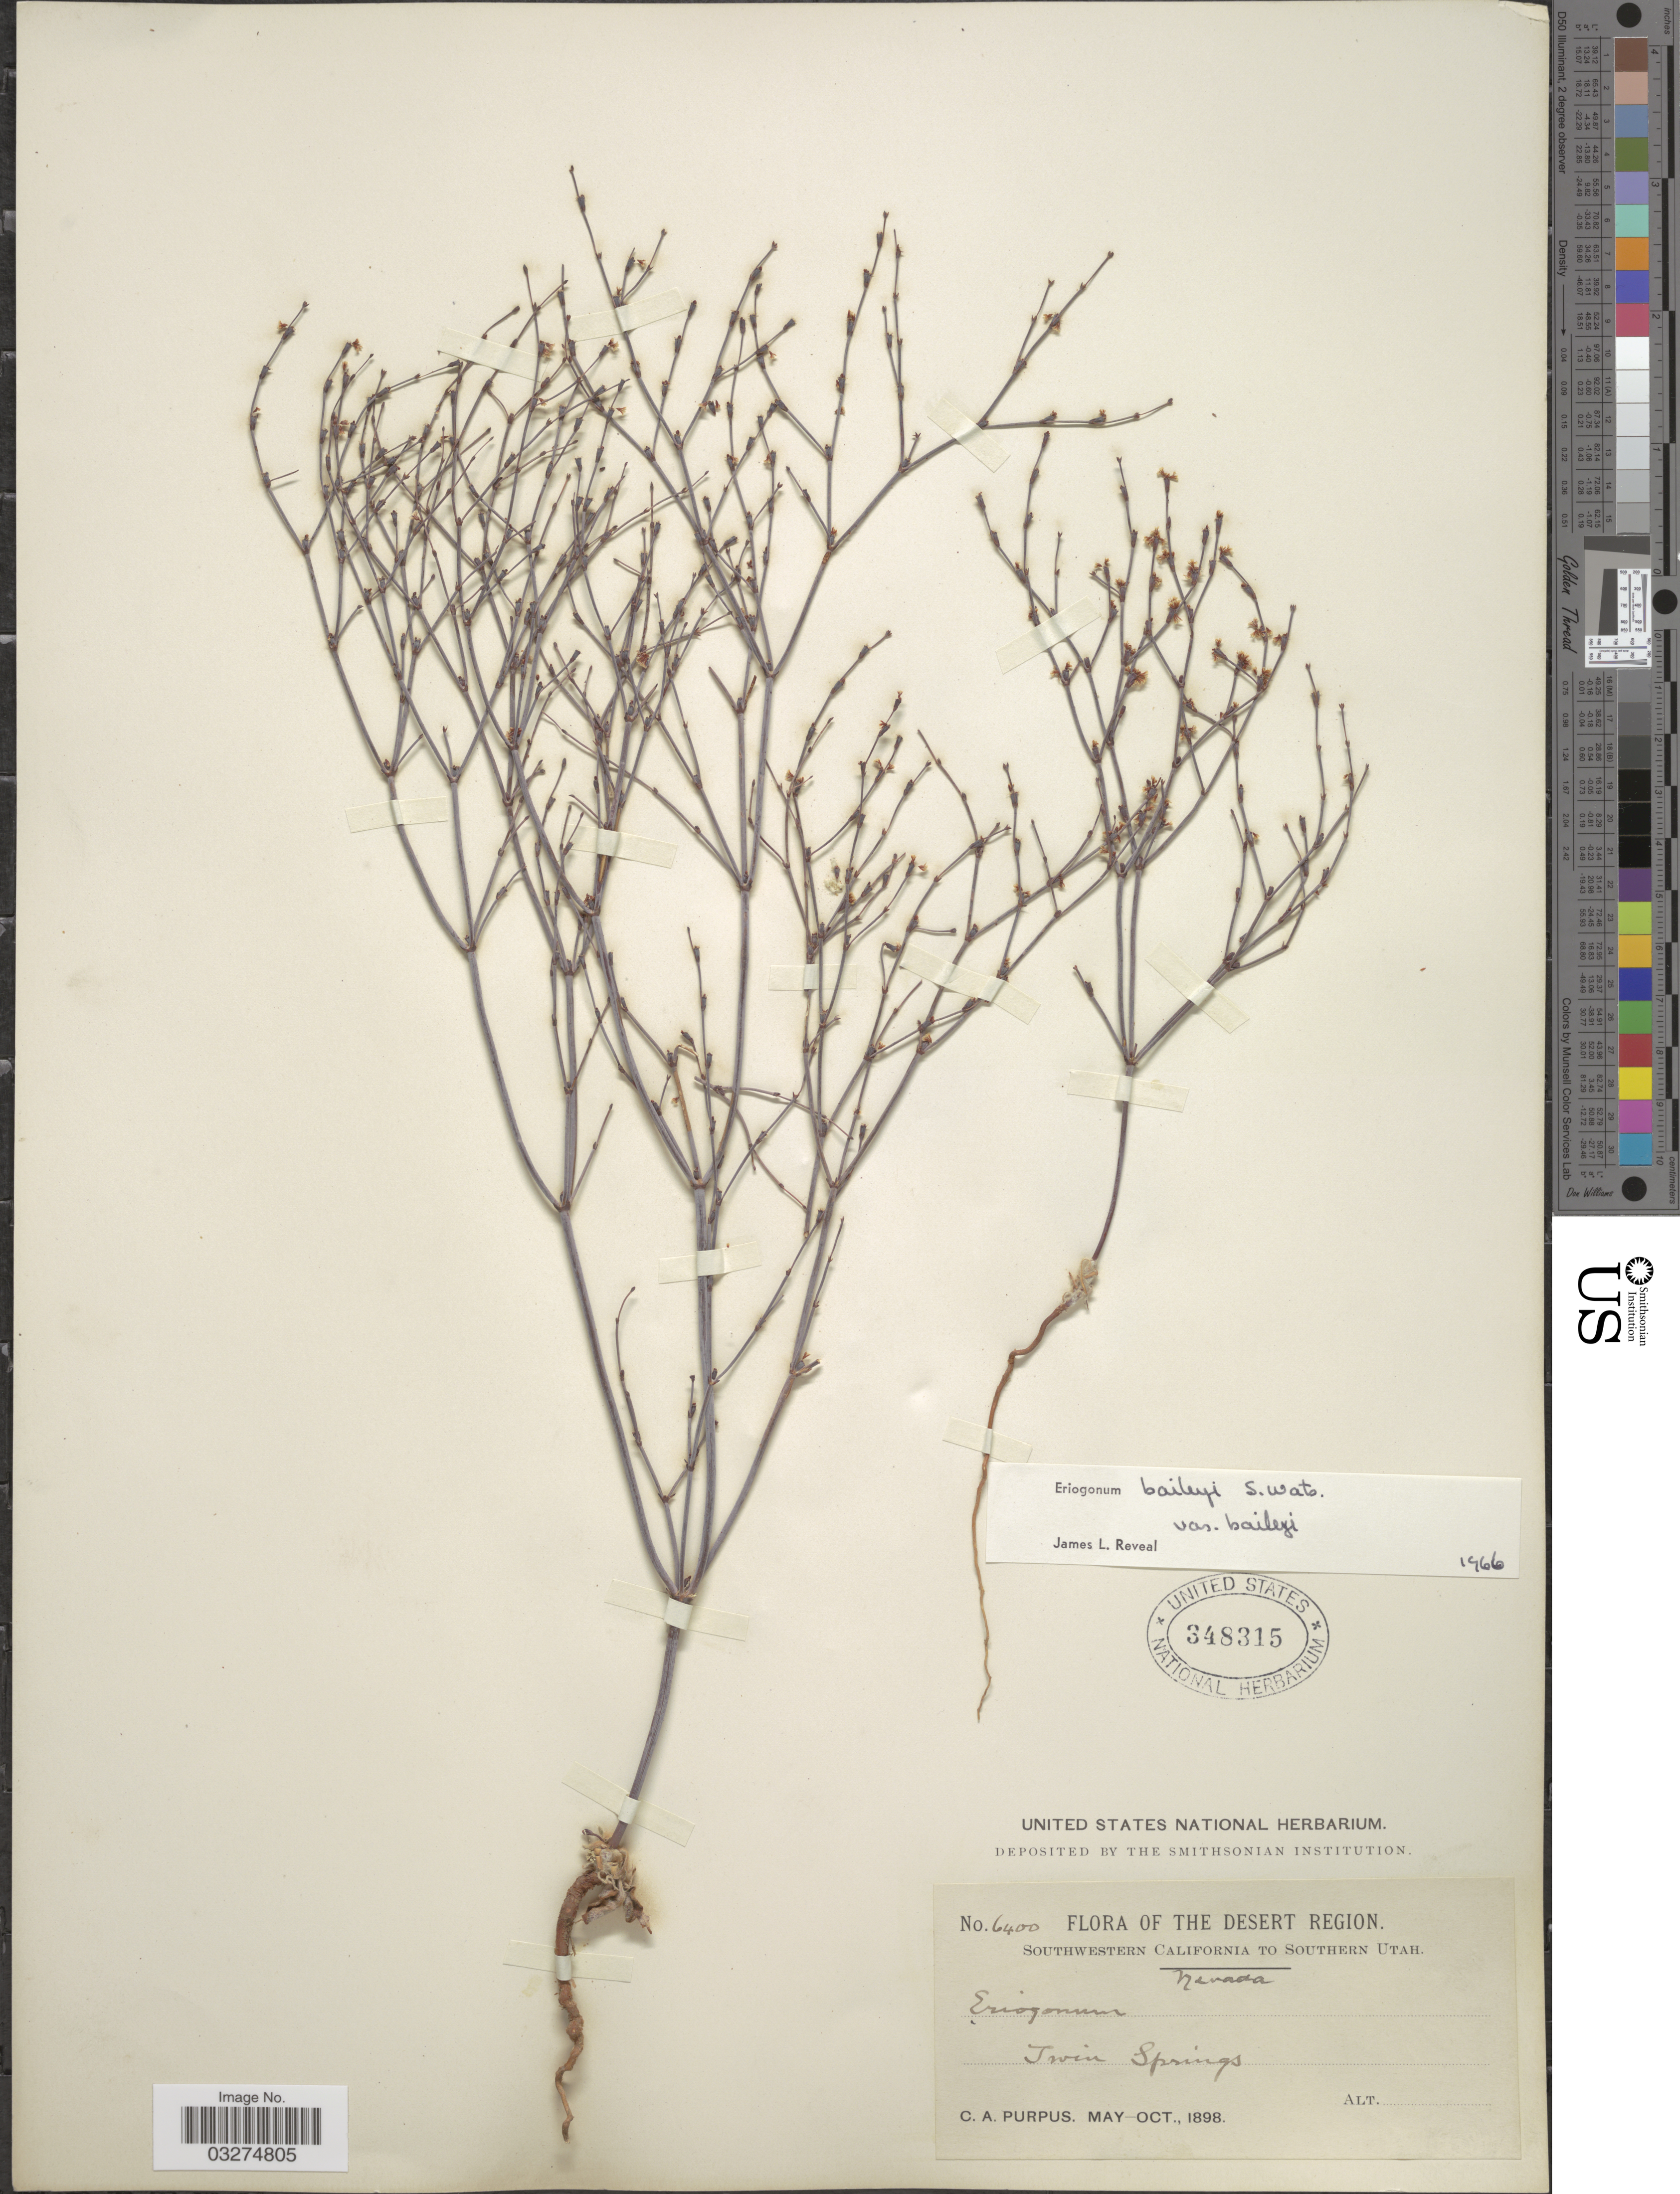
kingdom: Plantae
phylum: Tracheophyta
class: Magnoliopsida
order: Caryophyllales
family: Polygonaceae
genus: Eriogonum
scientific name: Eriogonum baileyi var. baileyi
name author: S. Watson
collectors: C. A. Purpus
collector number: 6400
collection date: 1898-05/1898-10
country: United States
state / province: Nevada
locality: The Desert Region. Twin Springs.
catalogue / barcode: US 348315